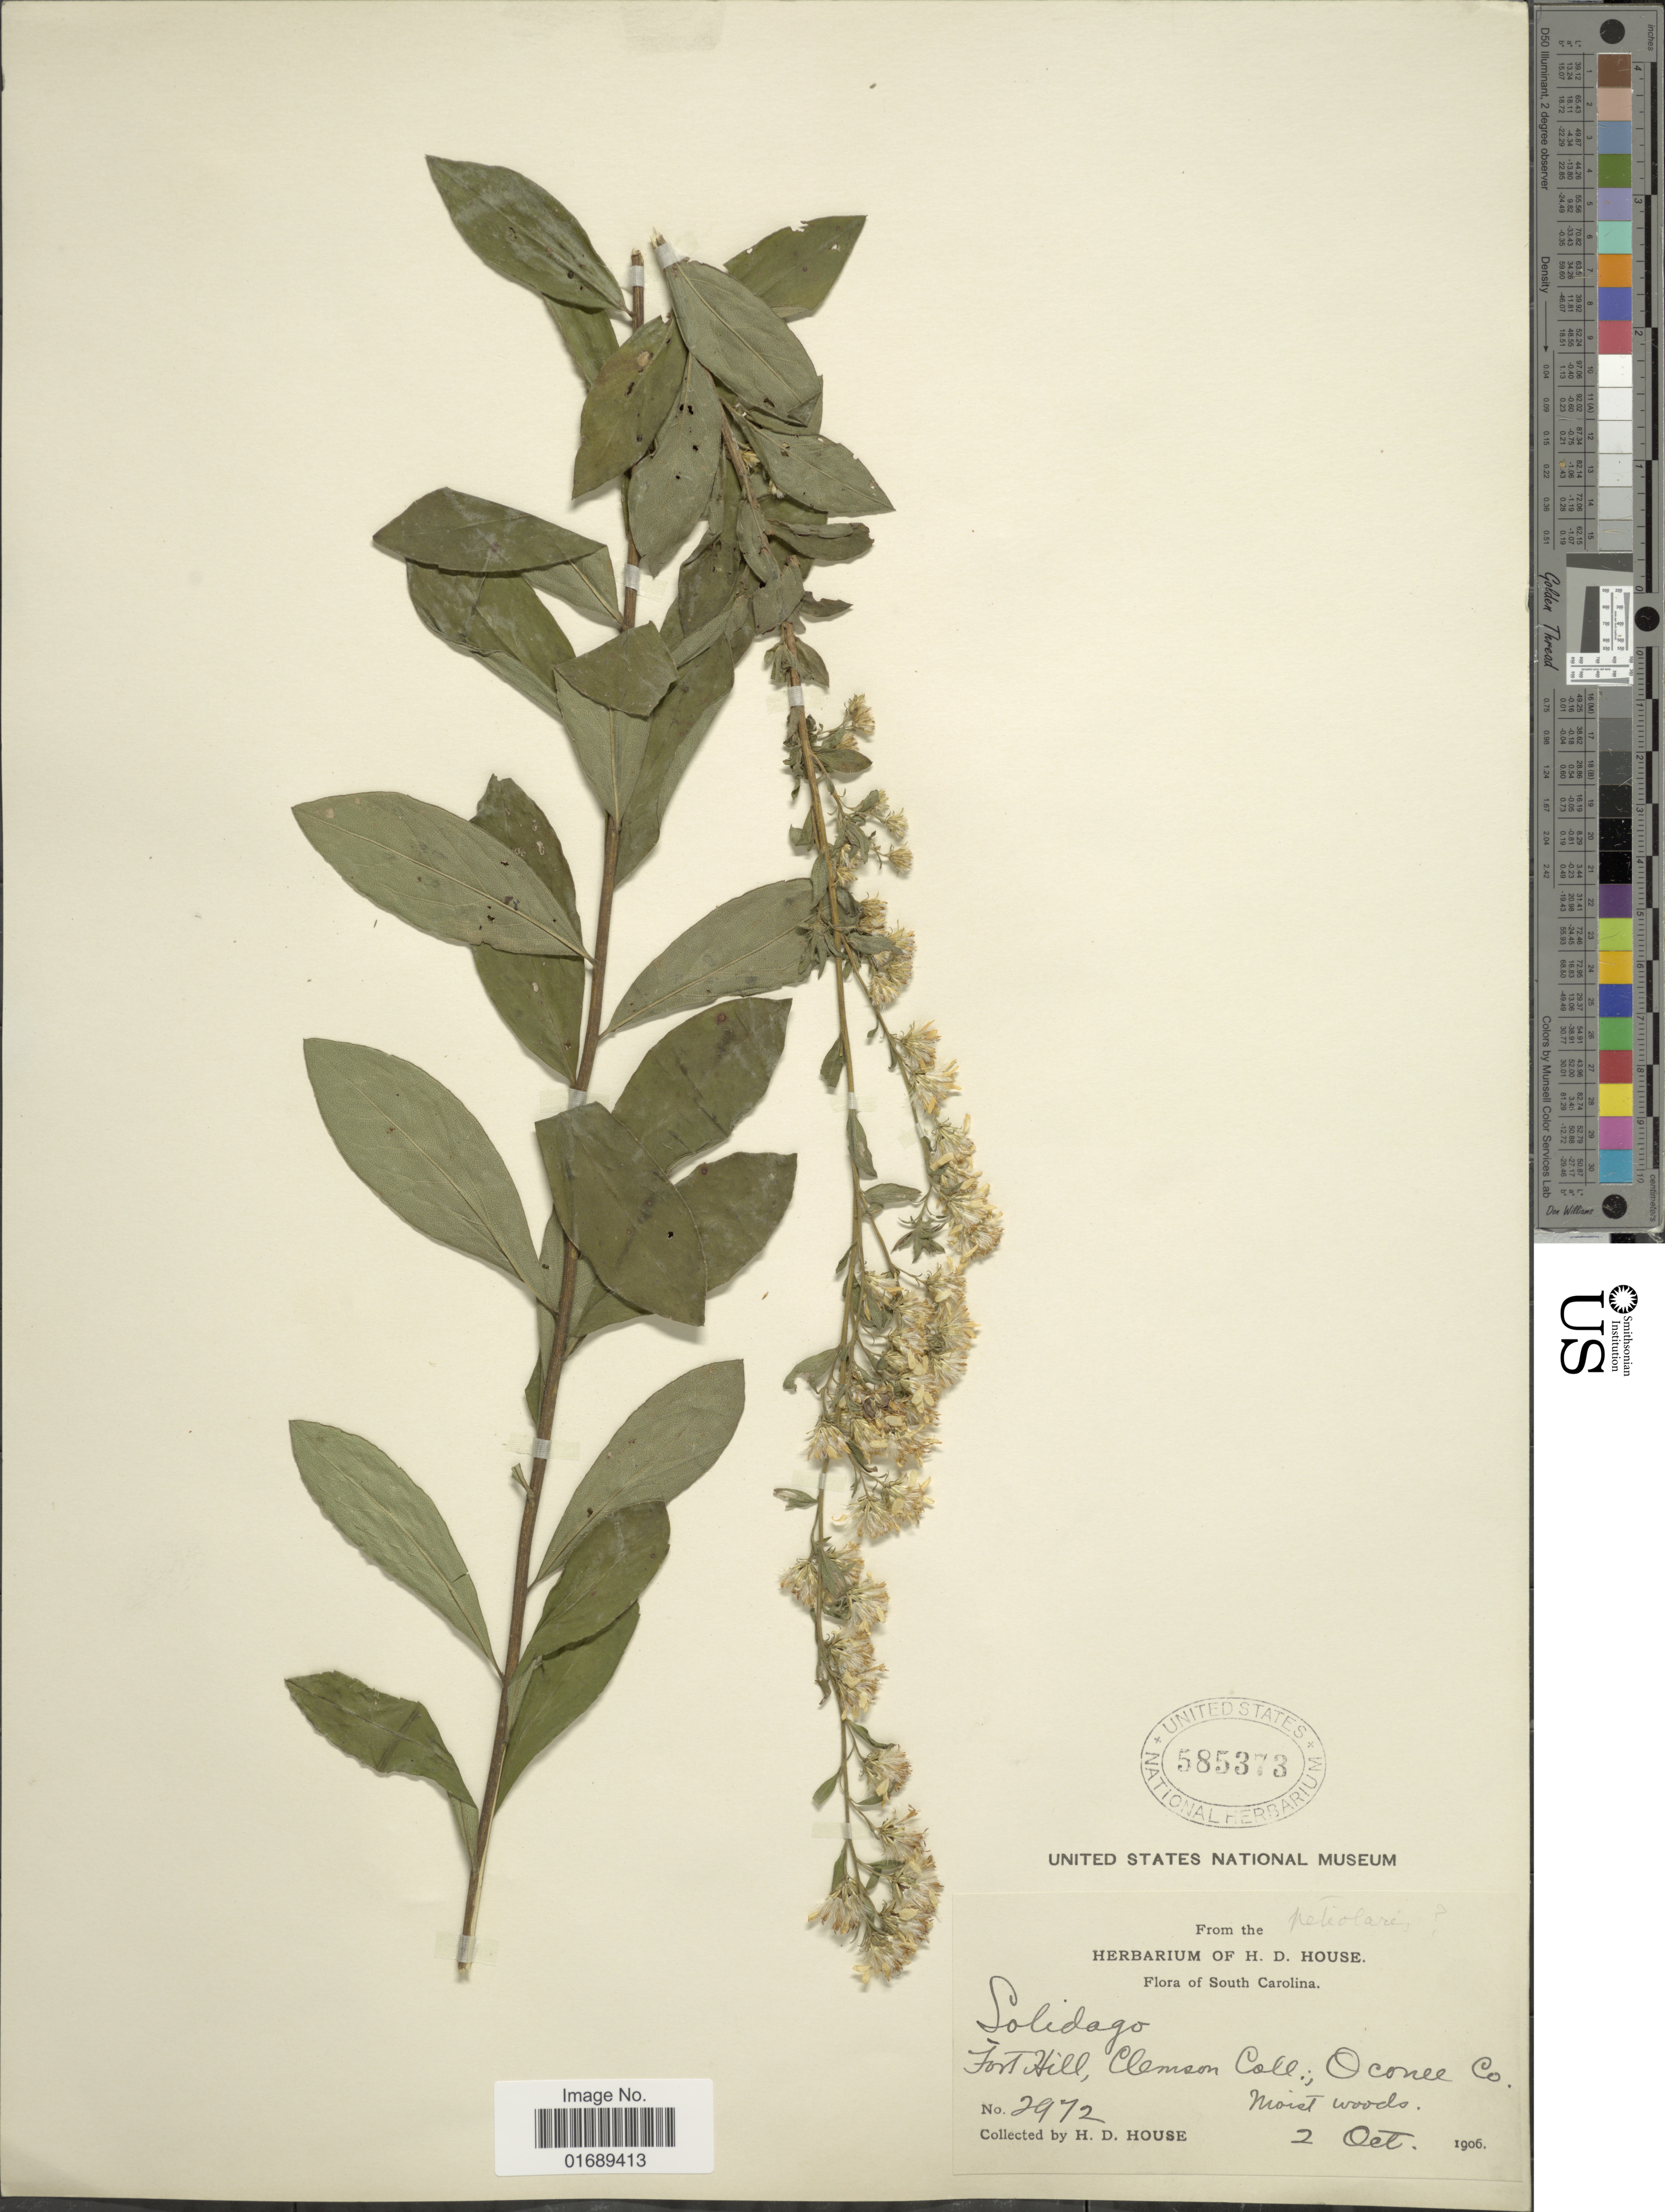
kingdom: Plantae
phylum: Tracheophyta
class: Magnoliopsida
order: Asterales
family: Asteraceae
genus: Solidago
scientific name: Solidago petiolaris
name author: Aiton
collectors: H. D. House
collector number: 2972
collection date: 1906-10-02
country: United States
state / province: South Carolina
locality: Fort Hill, Clemson Coll: Oconee Co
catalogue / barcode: US 585373